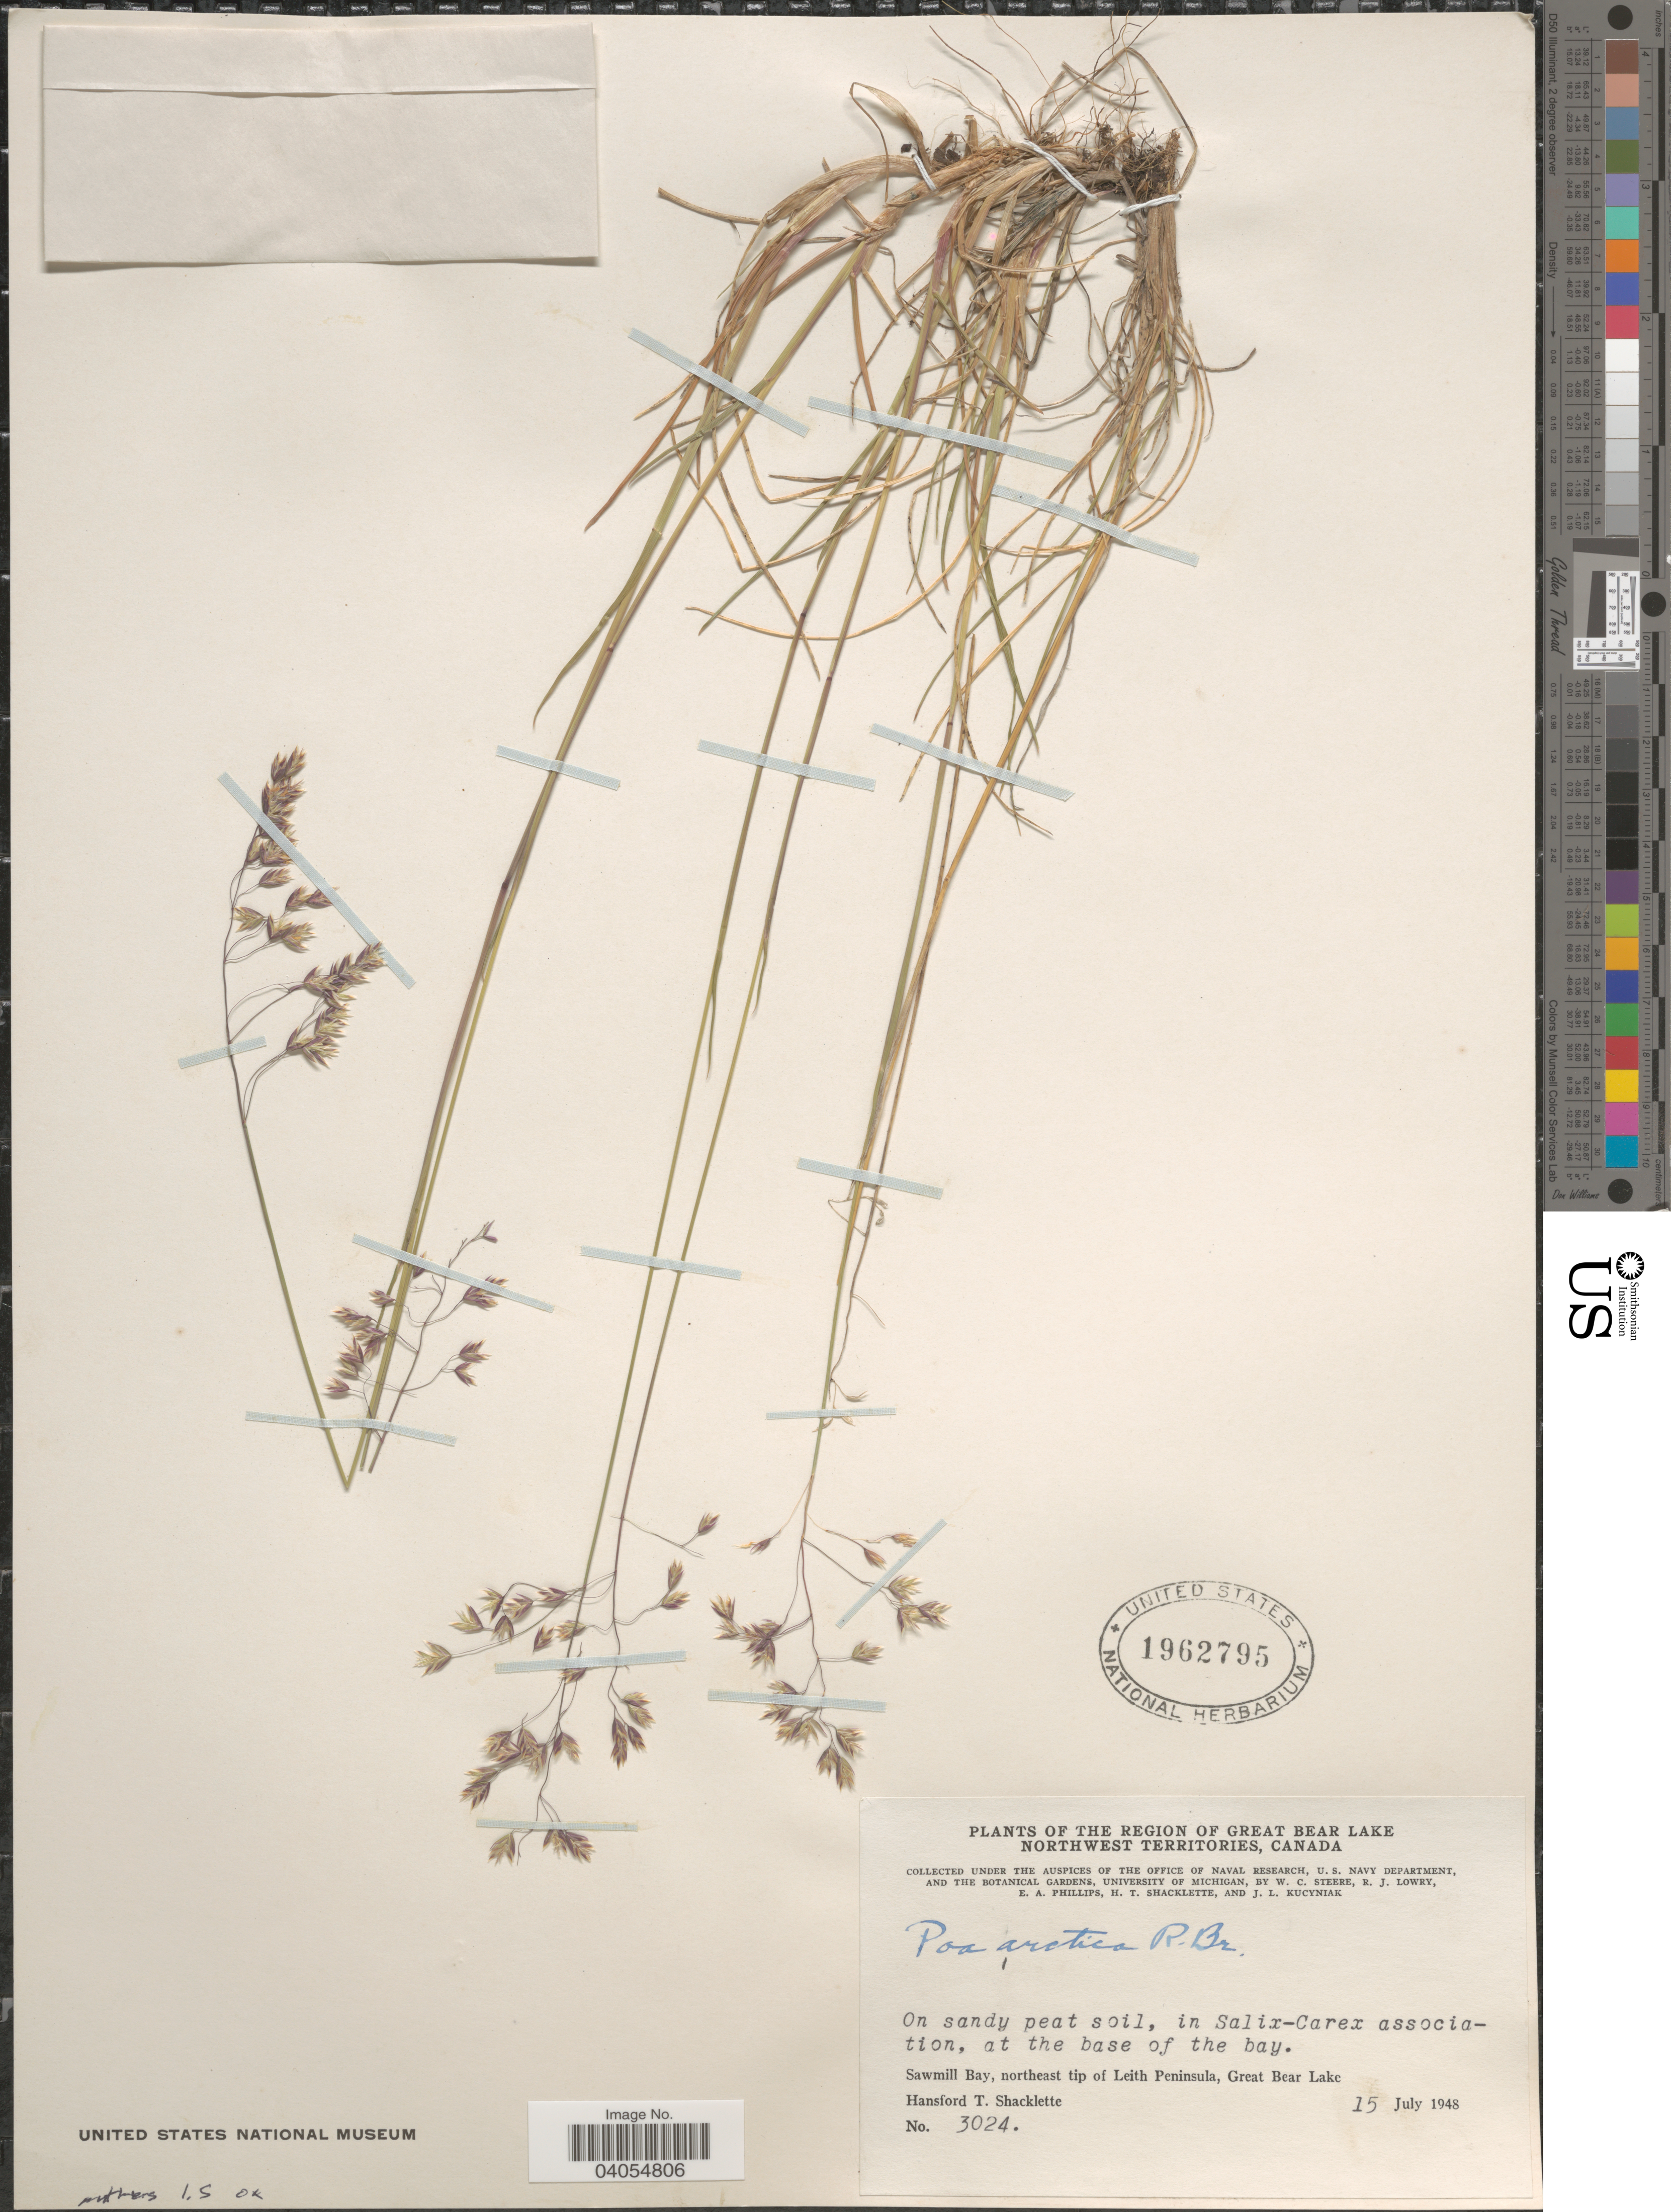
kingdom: Plantae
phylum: Tracheophyta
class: Liliopsida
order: Poales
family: Poaceae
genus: Poa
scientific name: Poa arctica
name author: R. Br.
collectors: H. Shacklette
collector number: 3024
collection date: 1948-07-15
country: Canada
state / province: Northwest Territories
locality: Region of Great Bear Lake. At the base of the bay. Sawmill Bay, northeast tip of Leith Peninsula, Great Bear Lake.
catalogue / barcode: US 1962795